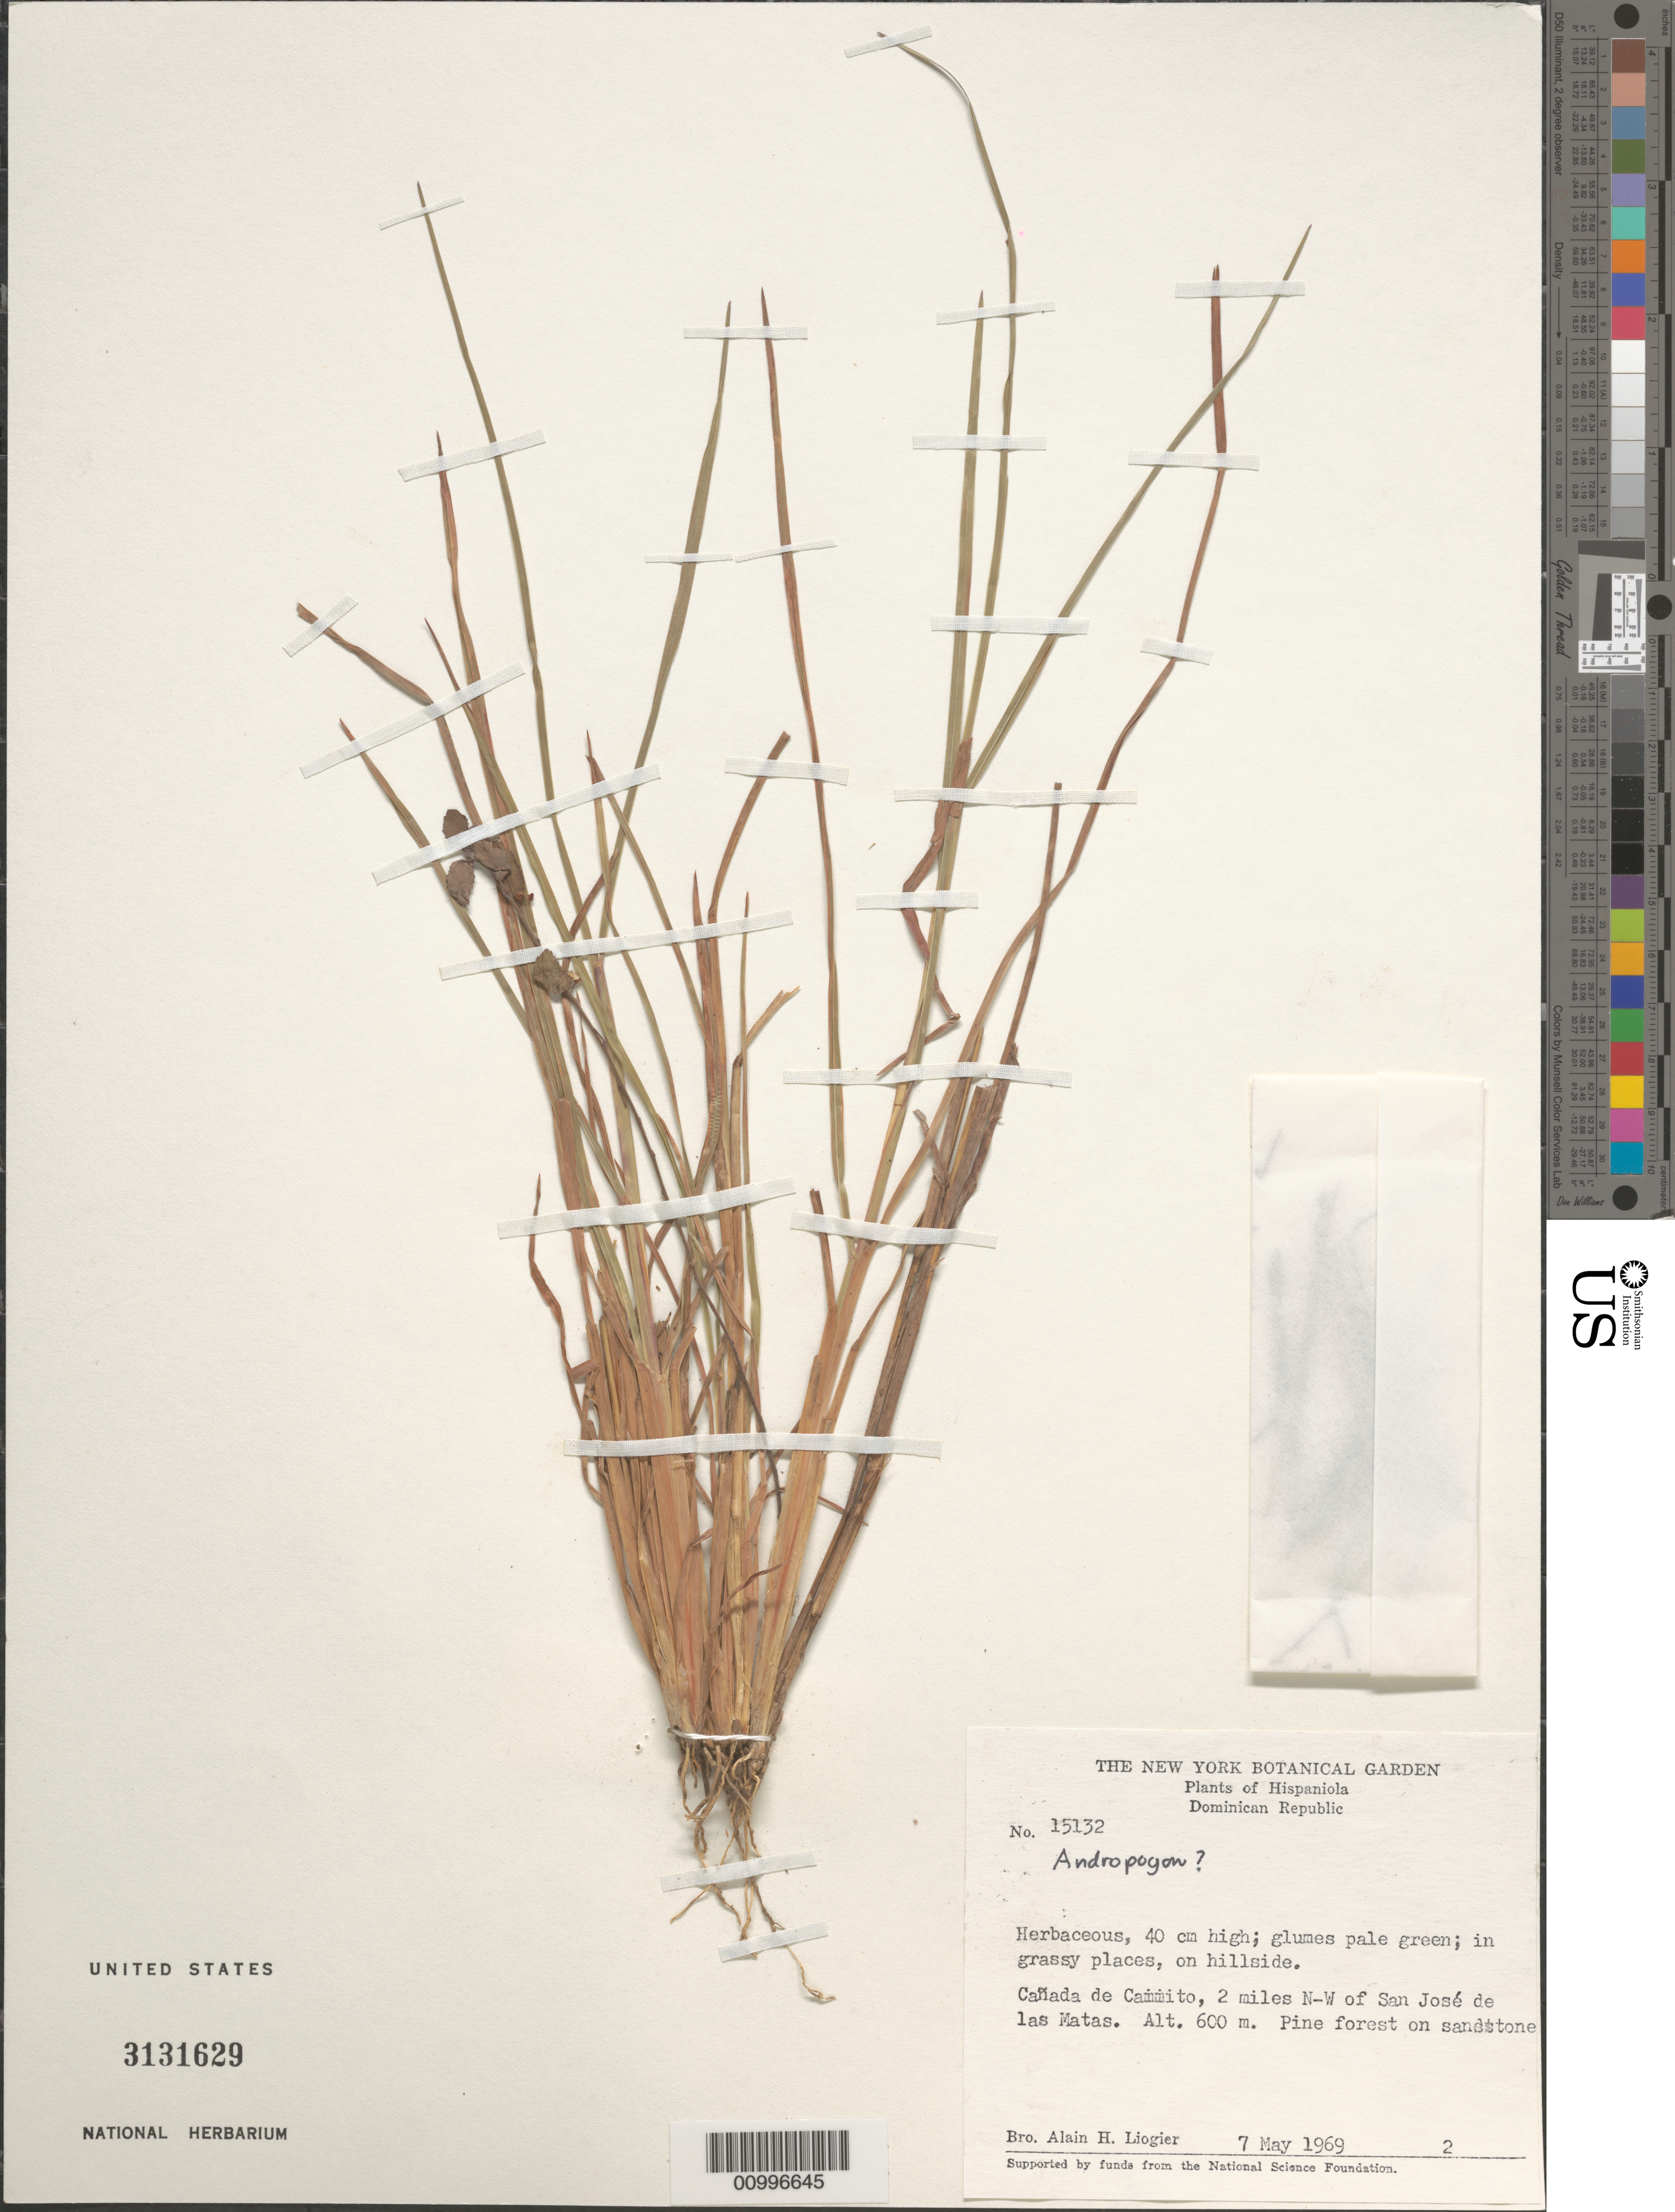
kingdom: Plantae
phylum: Tracheophyta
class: Liliopsida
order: Poales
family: Poaceae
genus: Andropogon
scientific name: Andropogon sp.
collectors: A. H. Liogier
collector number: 15132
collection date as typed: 07 May 1969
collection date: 1969-05-07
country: Dominican Republic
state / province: Santiago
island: Hispaniola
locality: Canada del Caimito, 2 miles NW of San Jose de las Matas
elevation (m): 600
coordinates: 0 N, 0 E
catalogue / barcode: US 3131629